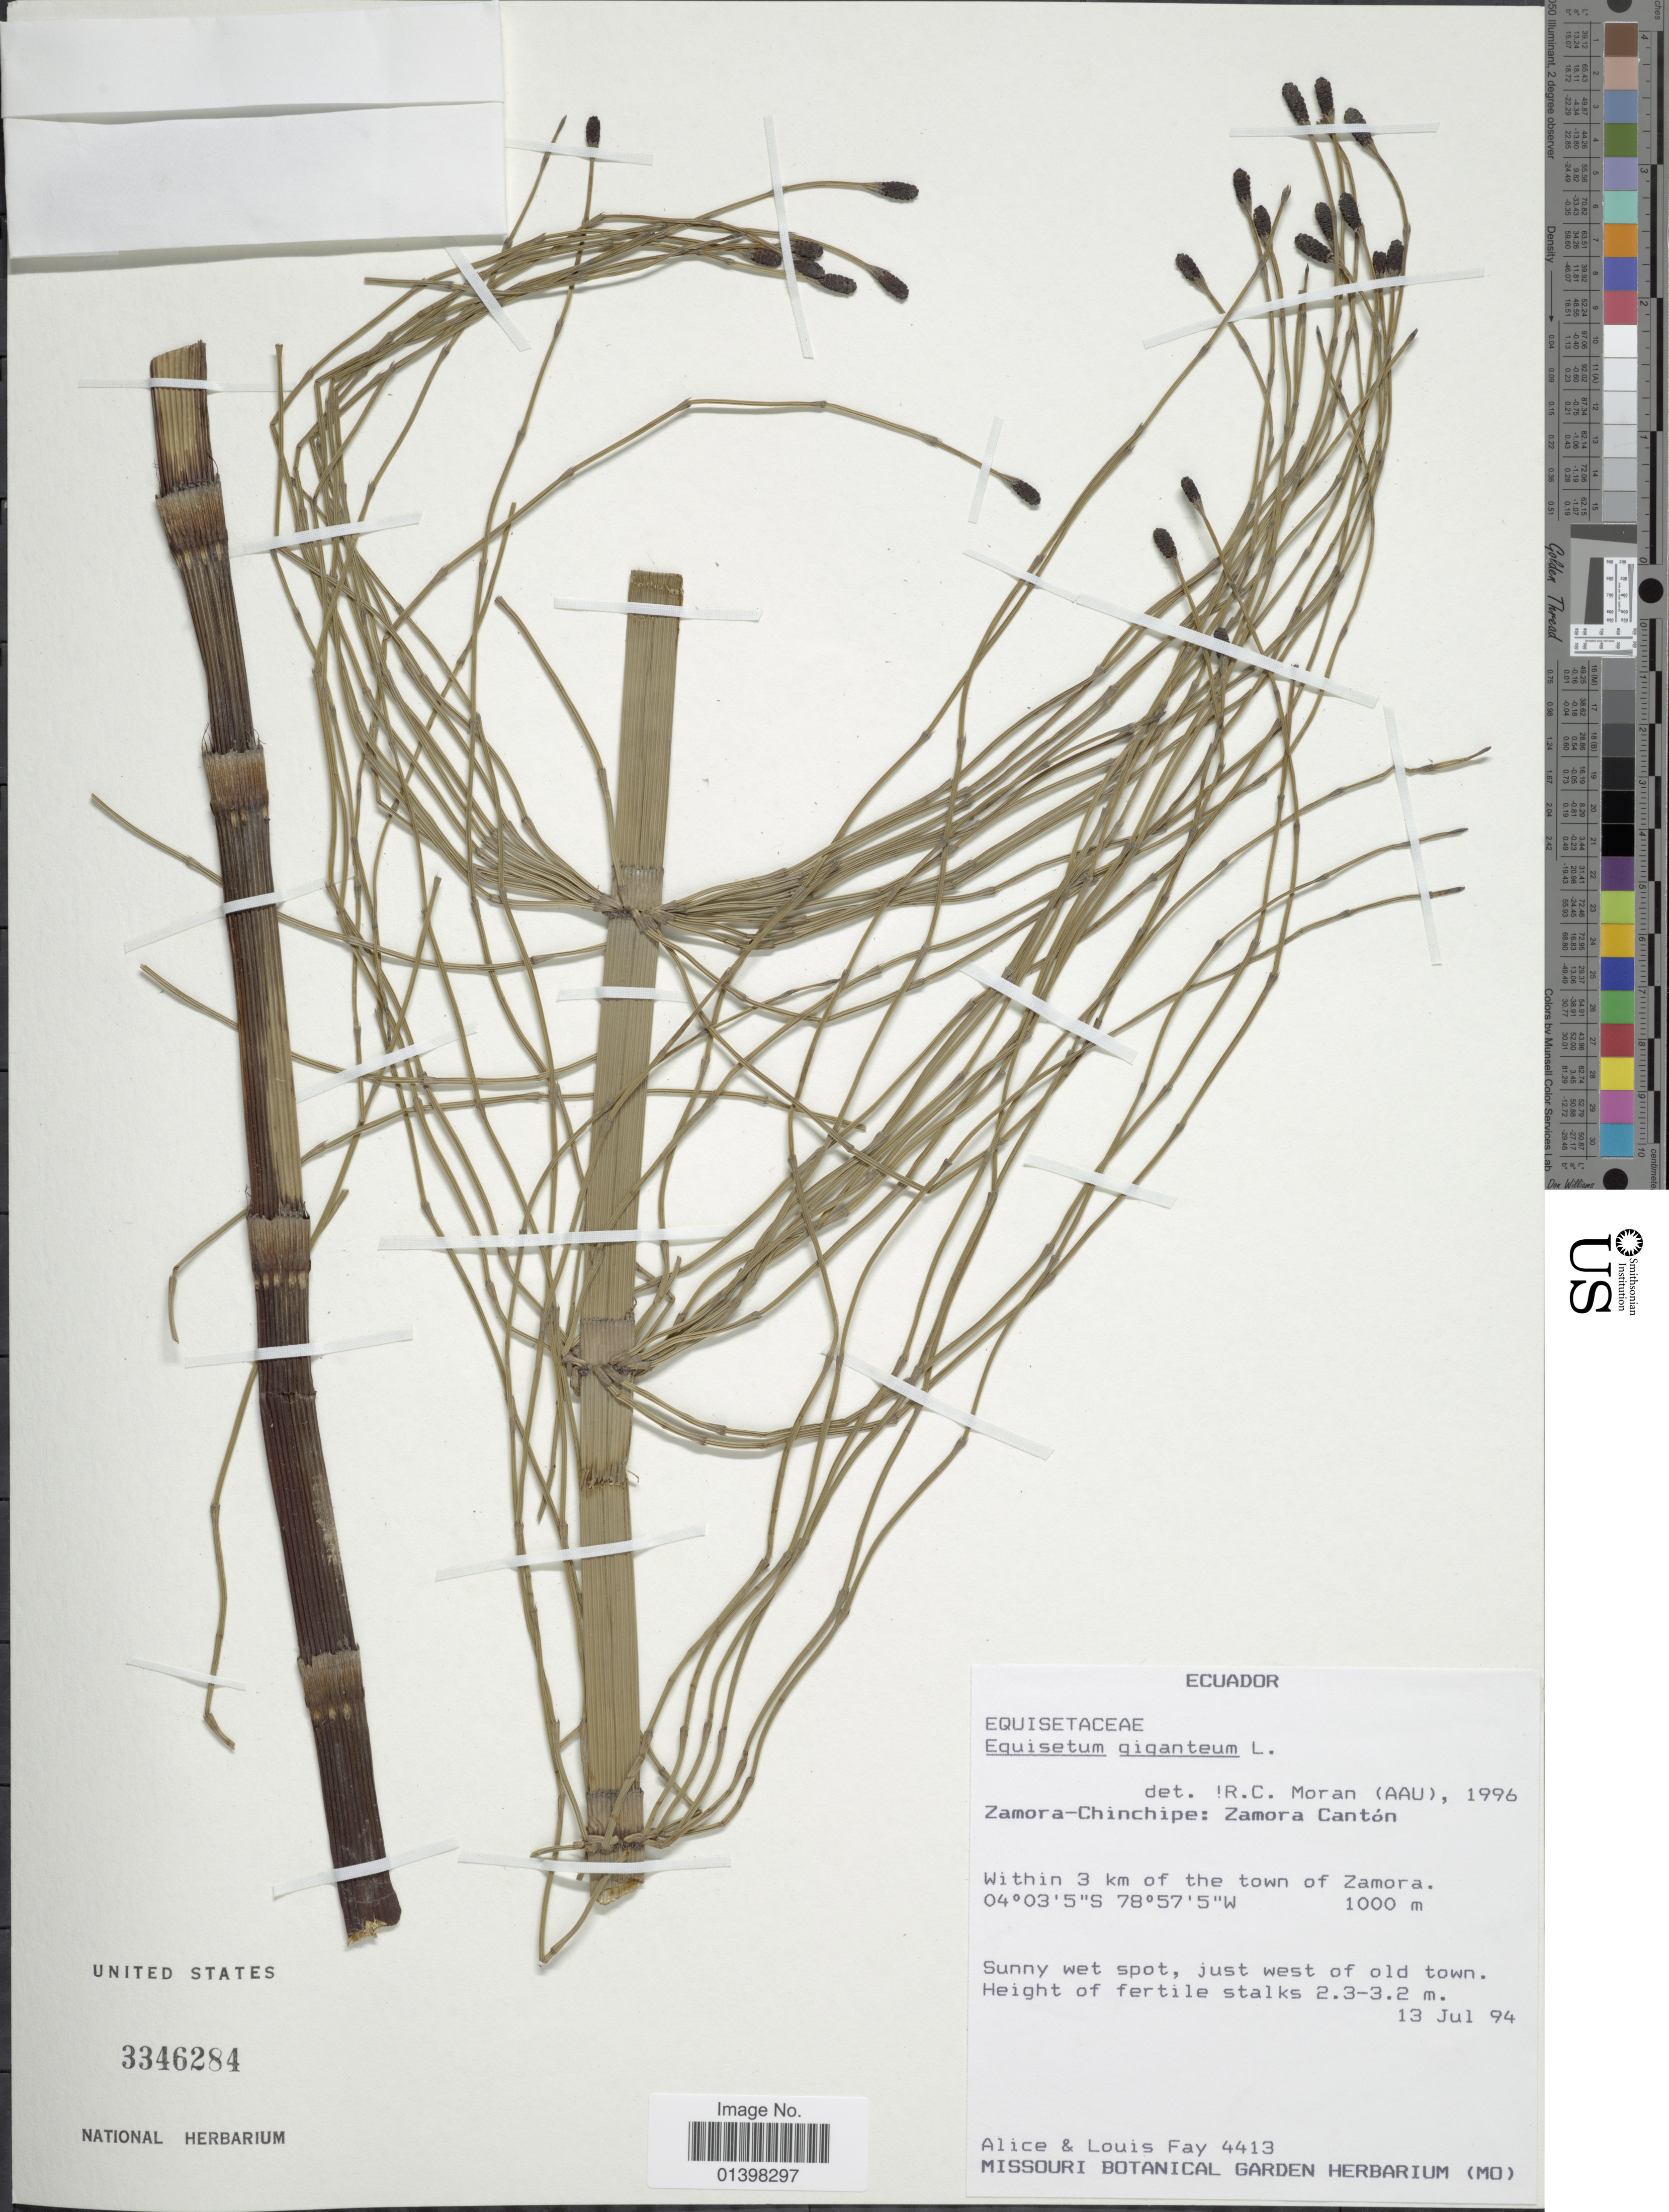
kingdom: Plantae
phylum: Tracheophyta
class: Polypodiopsida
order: Equisetales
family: Equisetaceae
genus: Equisetum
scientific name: Equisetum giganteum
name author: L.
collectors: A. Fay & L. Fay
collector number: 4413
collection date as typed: Transcribed d/m/y: 13/7/94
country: Ecuador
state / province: Zamora-Chinchipe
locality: Zamora Cantón, Within 3 km of the town of Zamora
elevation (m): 1000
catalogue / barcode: US 3346284